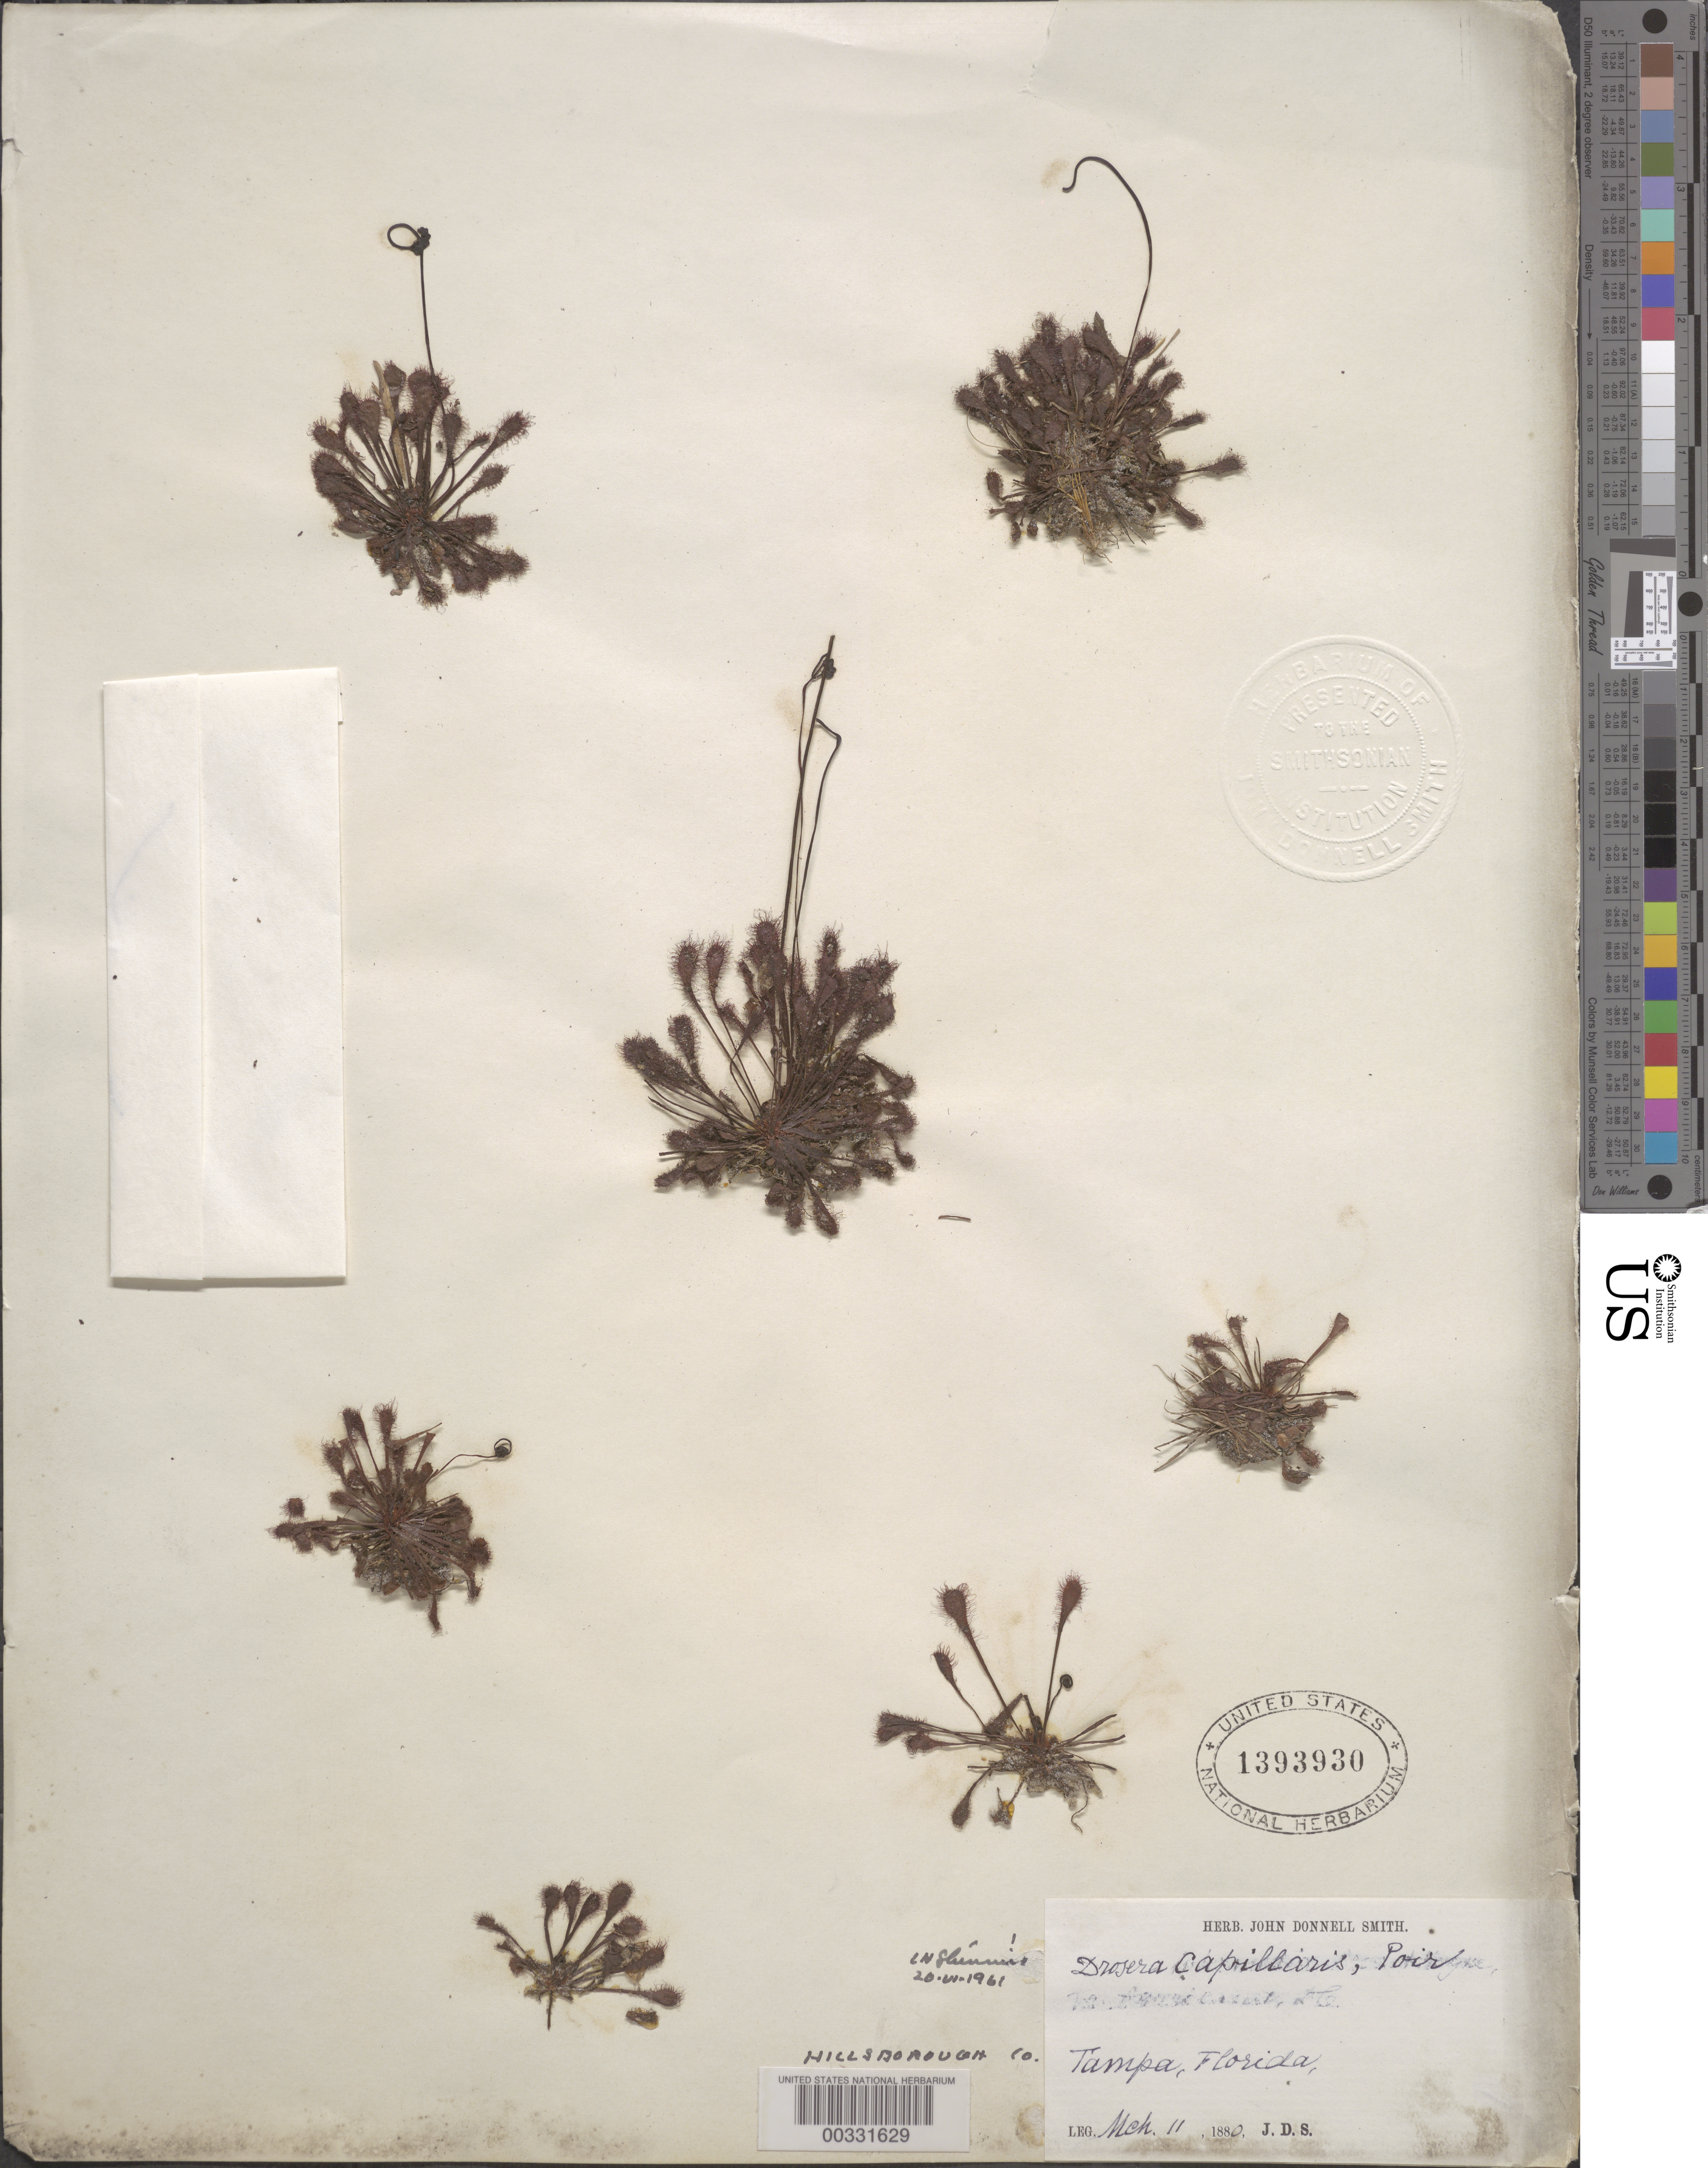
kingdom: Plantae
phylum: Tracheophyta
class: Magnoliopsida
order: Caryophyllales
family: Droseraceae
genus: Drosera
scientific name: Drosera capillaris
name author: Poir.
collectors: J. Donnell Smith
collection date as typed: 11 Mar 1880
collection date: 1880-03-11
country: United States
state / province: Florida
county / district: Hillsborough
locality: Tampa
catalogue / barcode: US 1393930